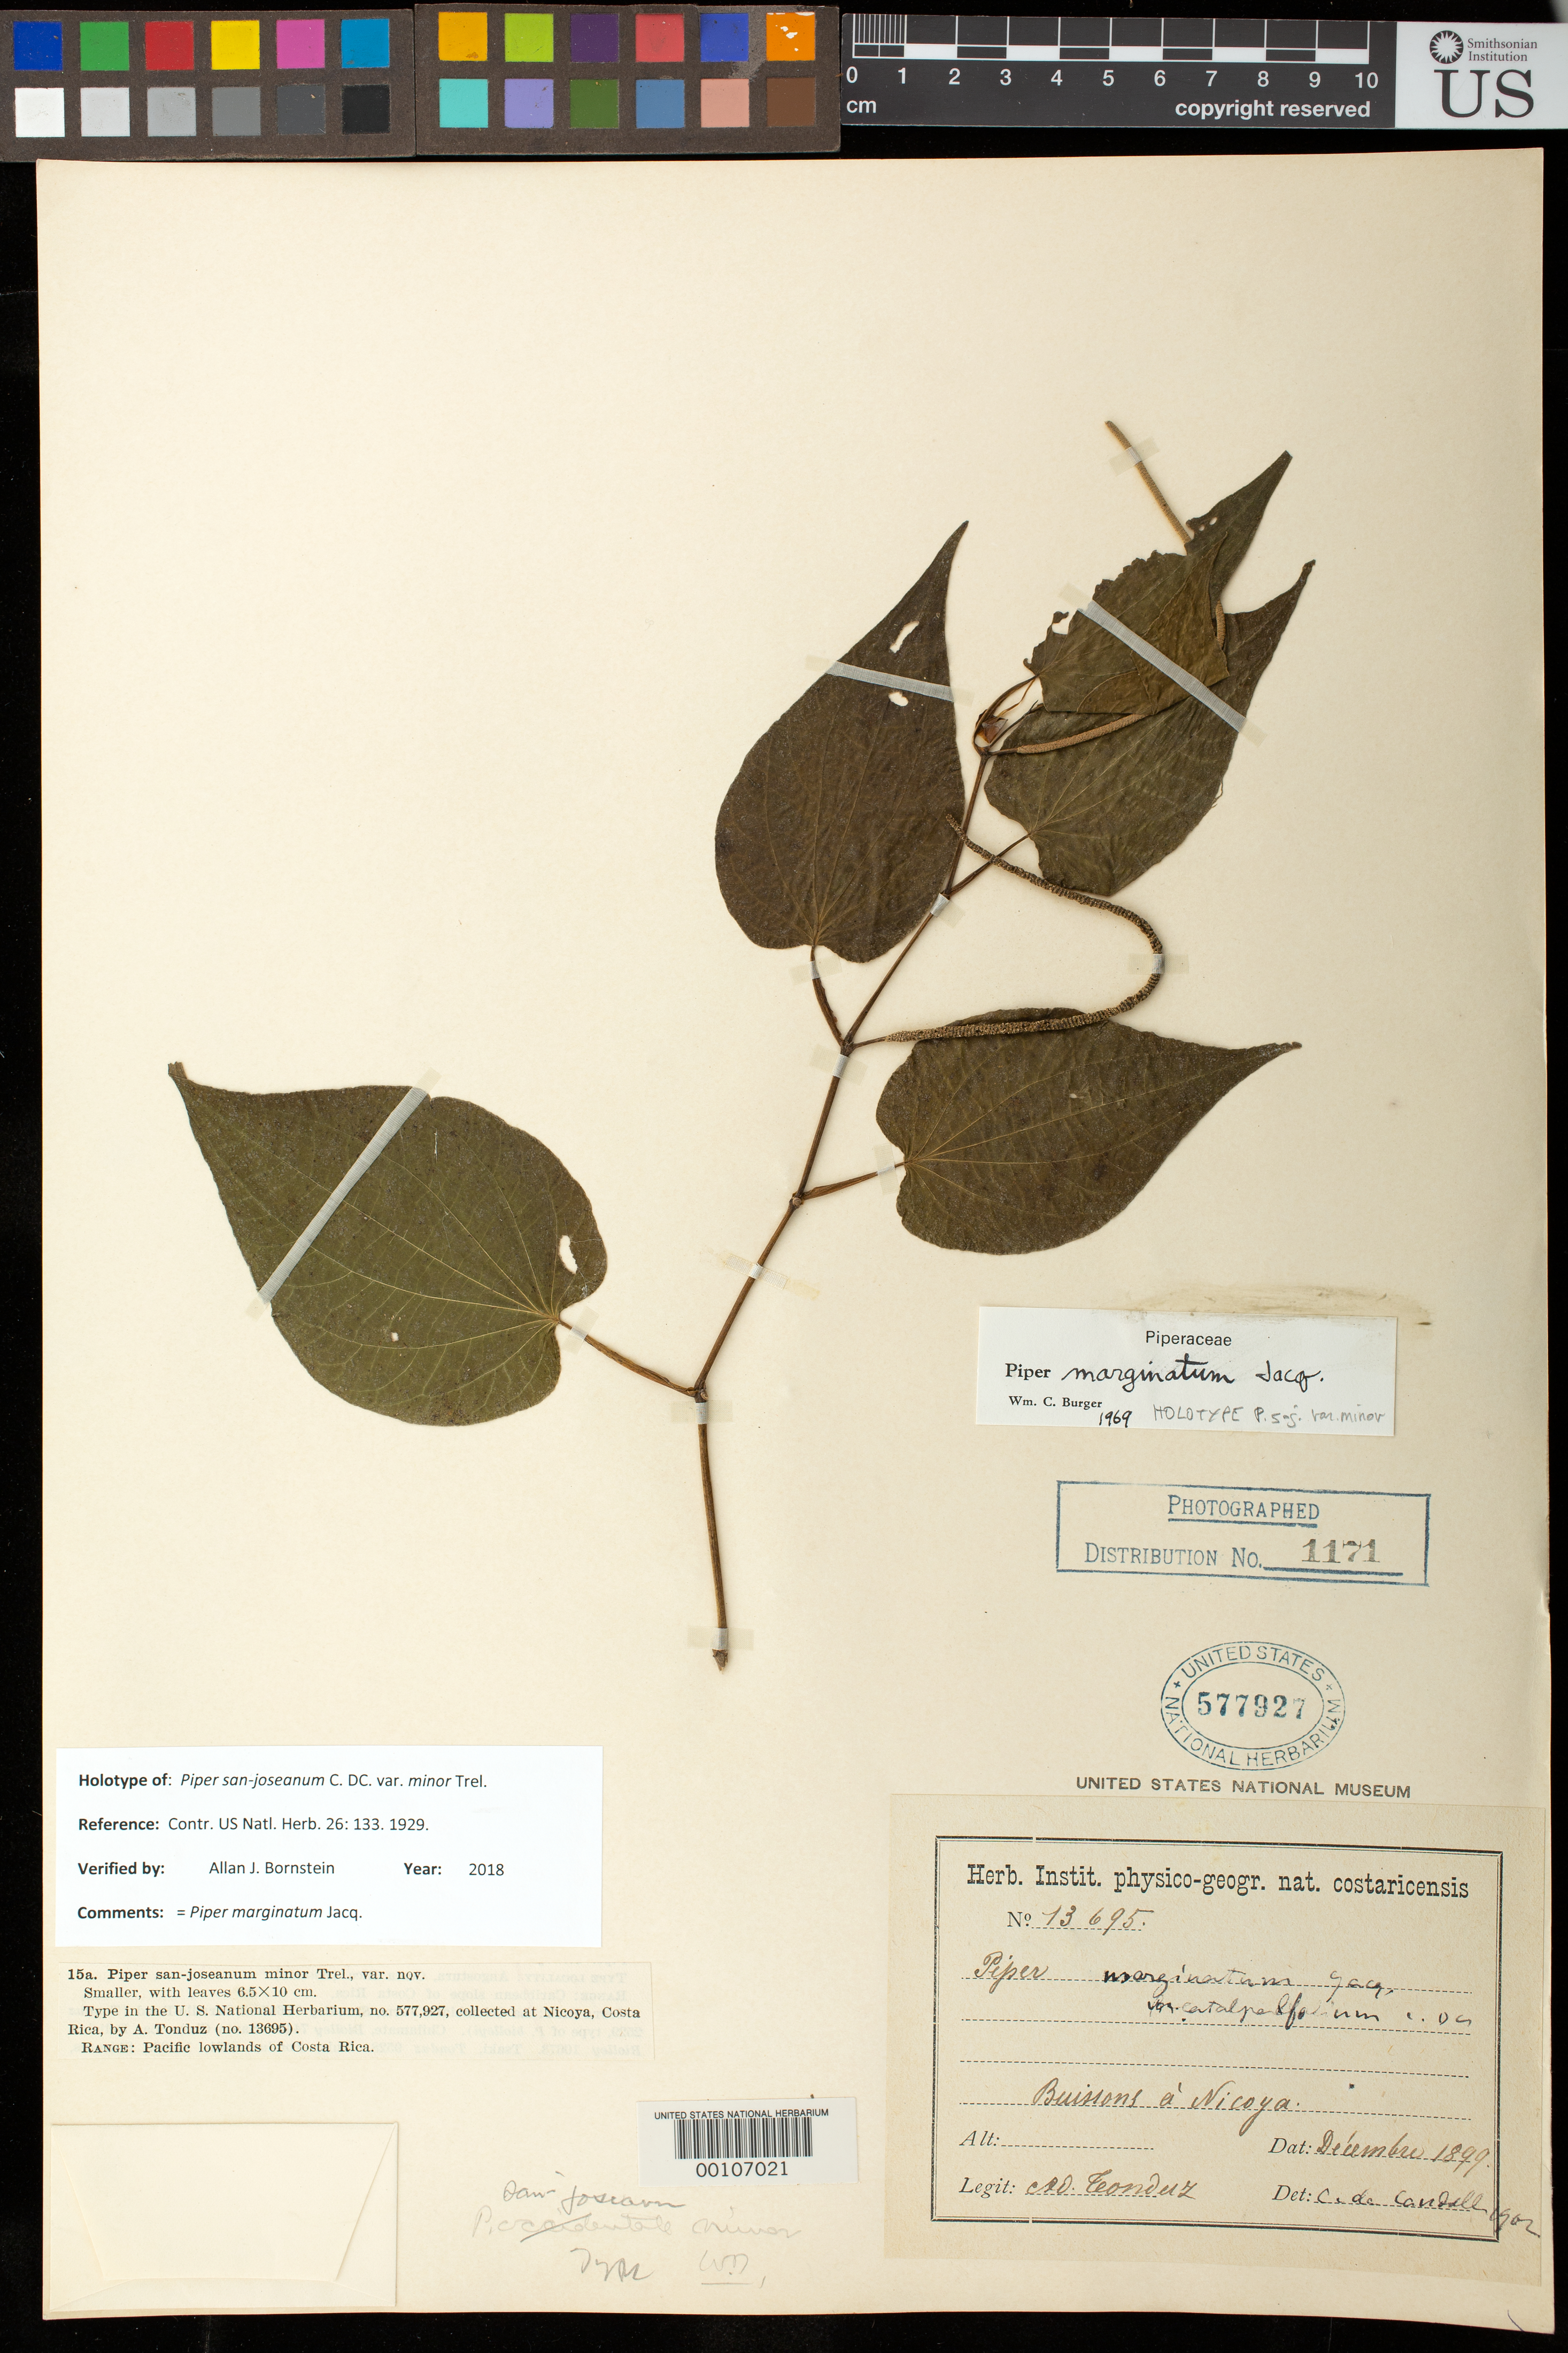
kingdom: Plantae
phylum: Tracheophyta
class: Magnoliopsida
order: Piperales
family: Piperaceae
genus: Piper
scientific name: Piper san-joseanum var. minor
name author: Trel.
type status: Holotype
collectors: A. Tonduz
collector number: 13695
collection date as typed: Dec 1899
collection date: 1899-12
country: Costa Rica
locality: Nicoya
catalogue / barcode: US 577927